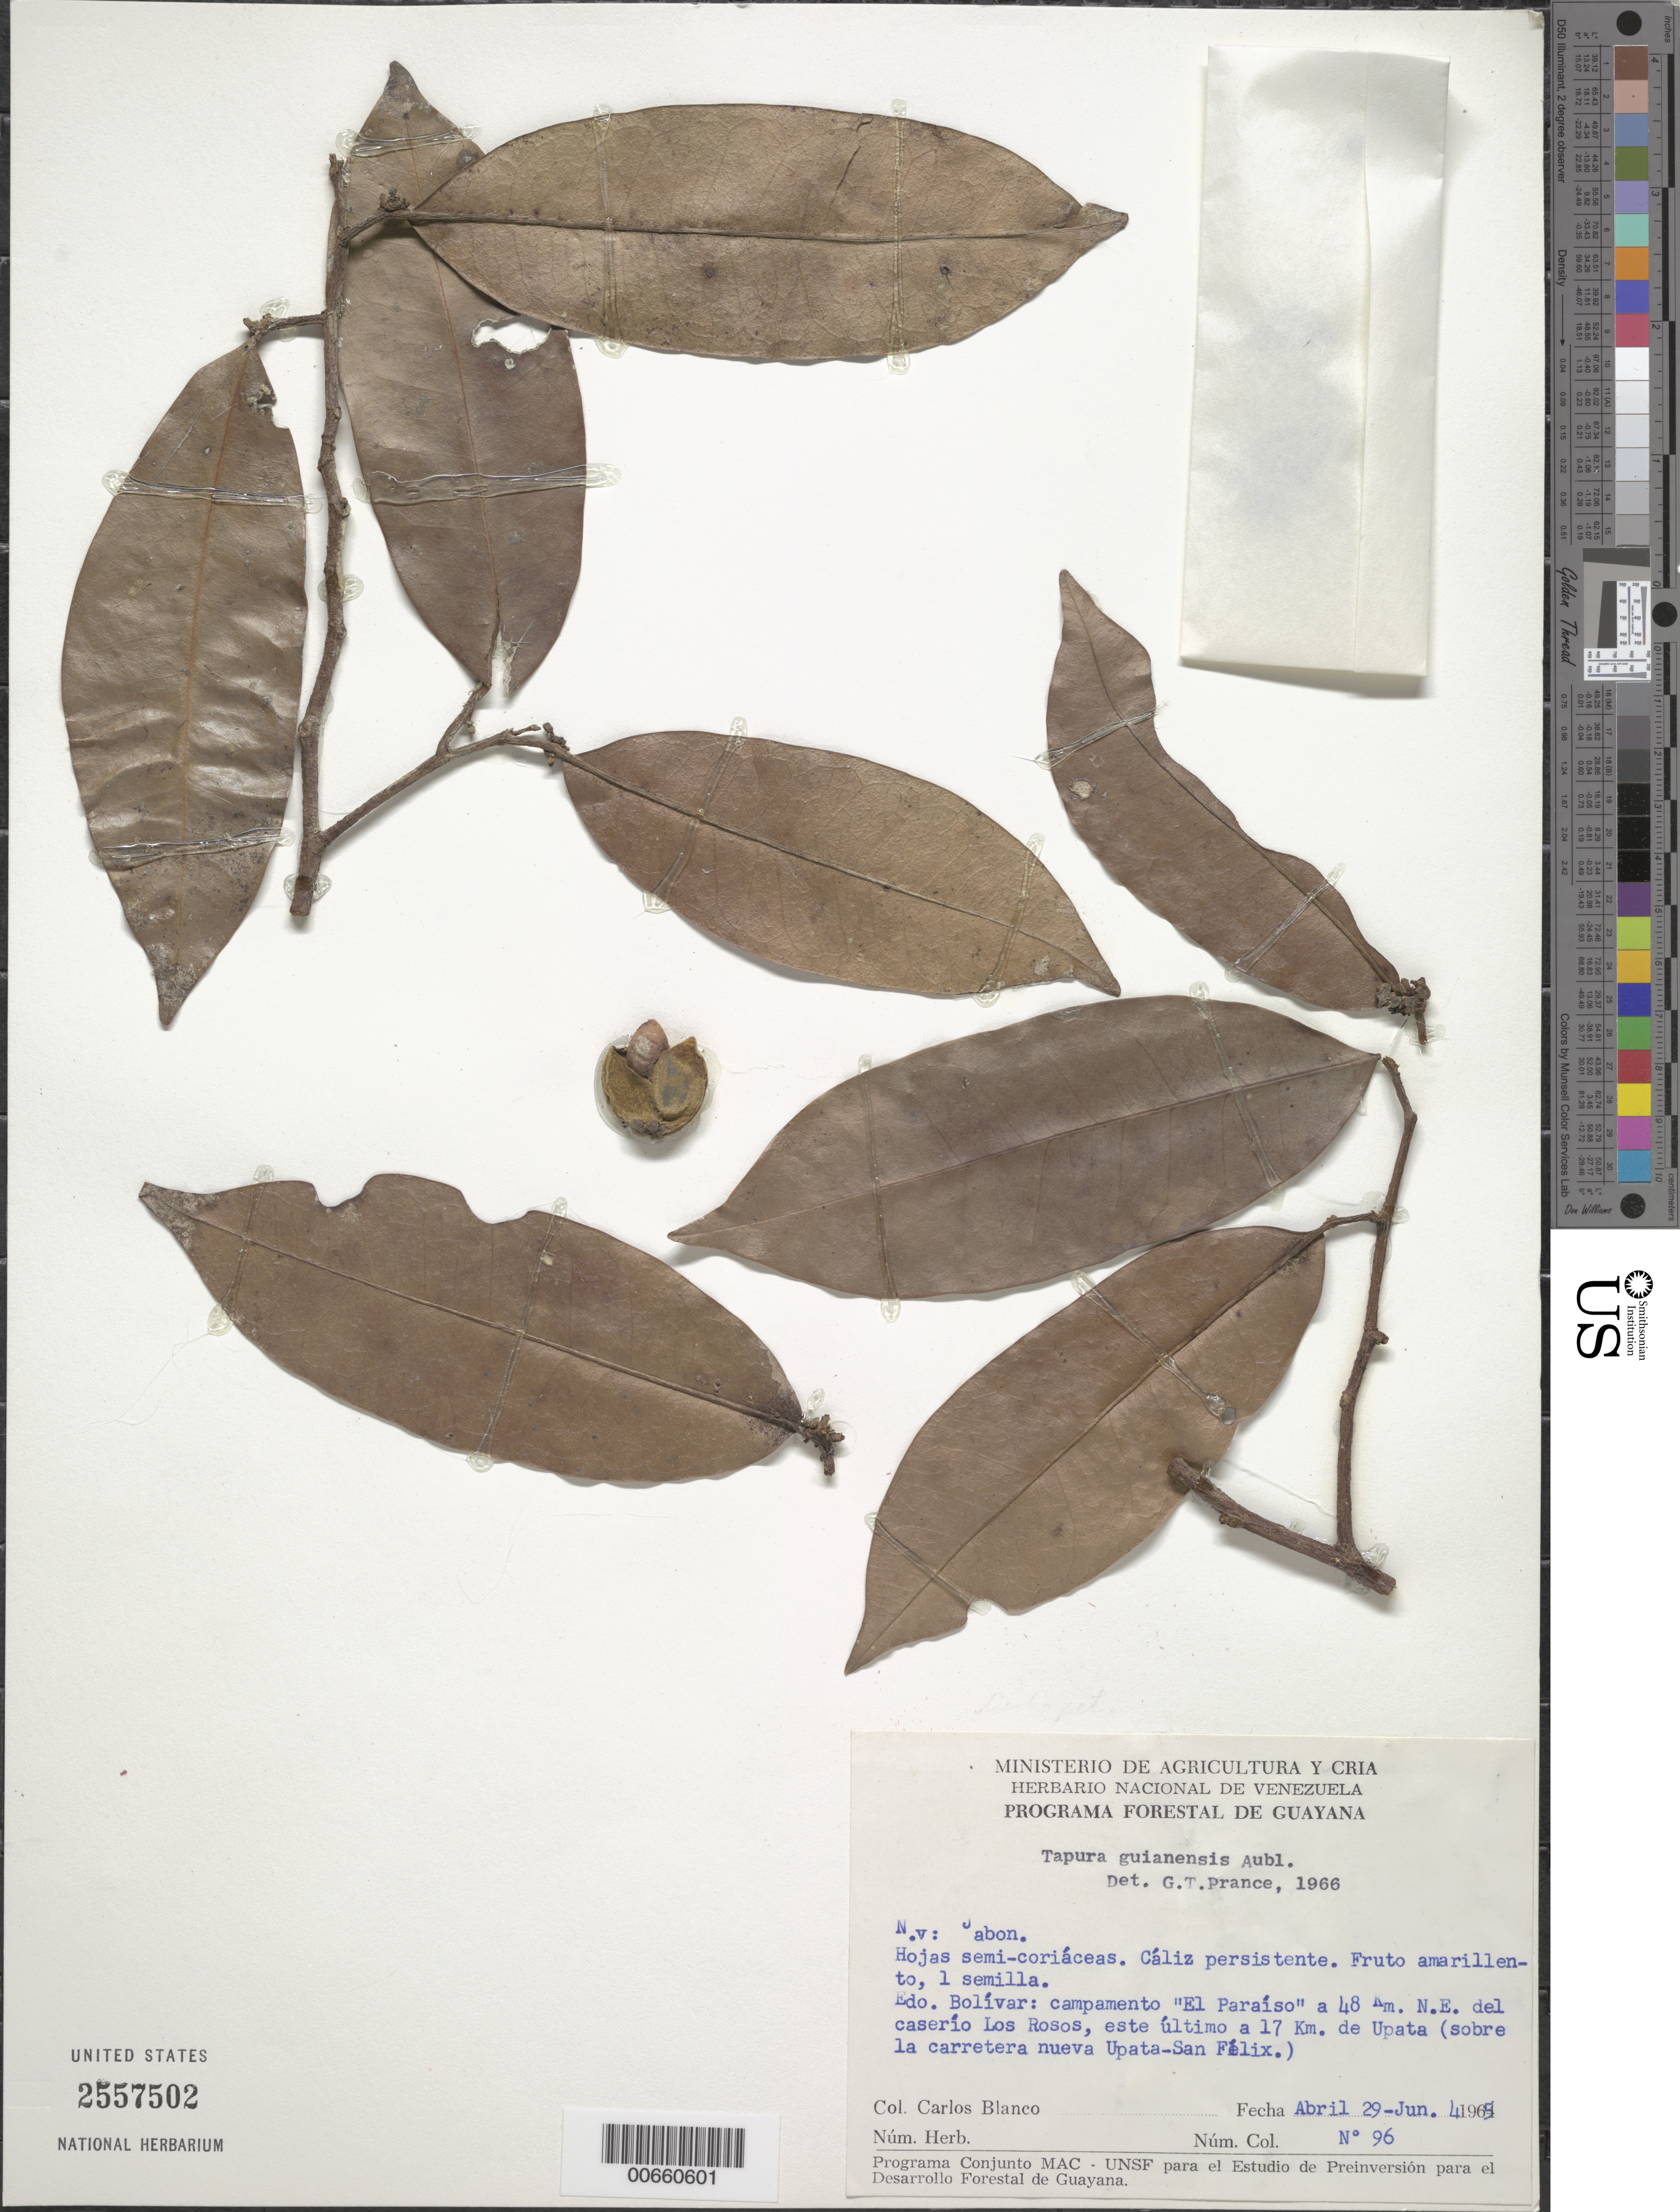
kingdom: Plantae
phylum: Tracheophyta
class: Magnoliopsida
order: Malpighiales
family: Dichapetalaceae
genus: Tapura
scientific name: Tapura guianensis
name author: Aubl.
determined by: Prance, G. T.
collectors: C. A. Blanco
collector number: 96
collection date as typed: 29-Apr-65 to 4-Jun-65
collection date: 1965-04-29/1965-06-04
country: Venezuela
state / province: Bolívar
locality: Campamento "El Paraiso" a 48 km NE del caserío Los Rosos, este ultimo aprox. 17 km de Upata (sobre la carretera nueva Upata-San Felix)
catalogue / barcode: US 2557502